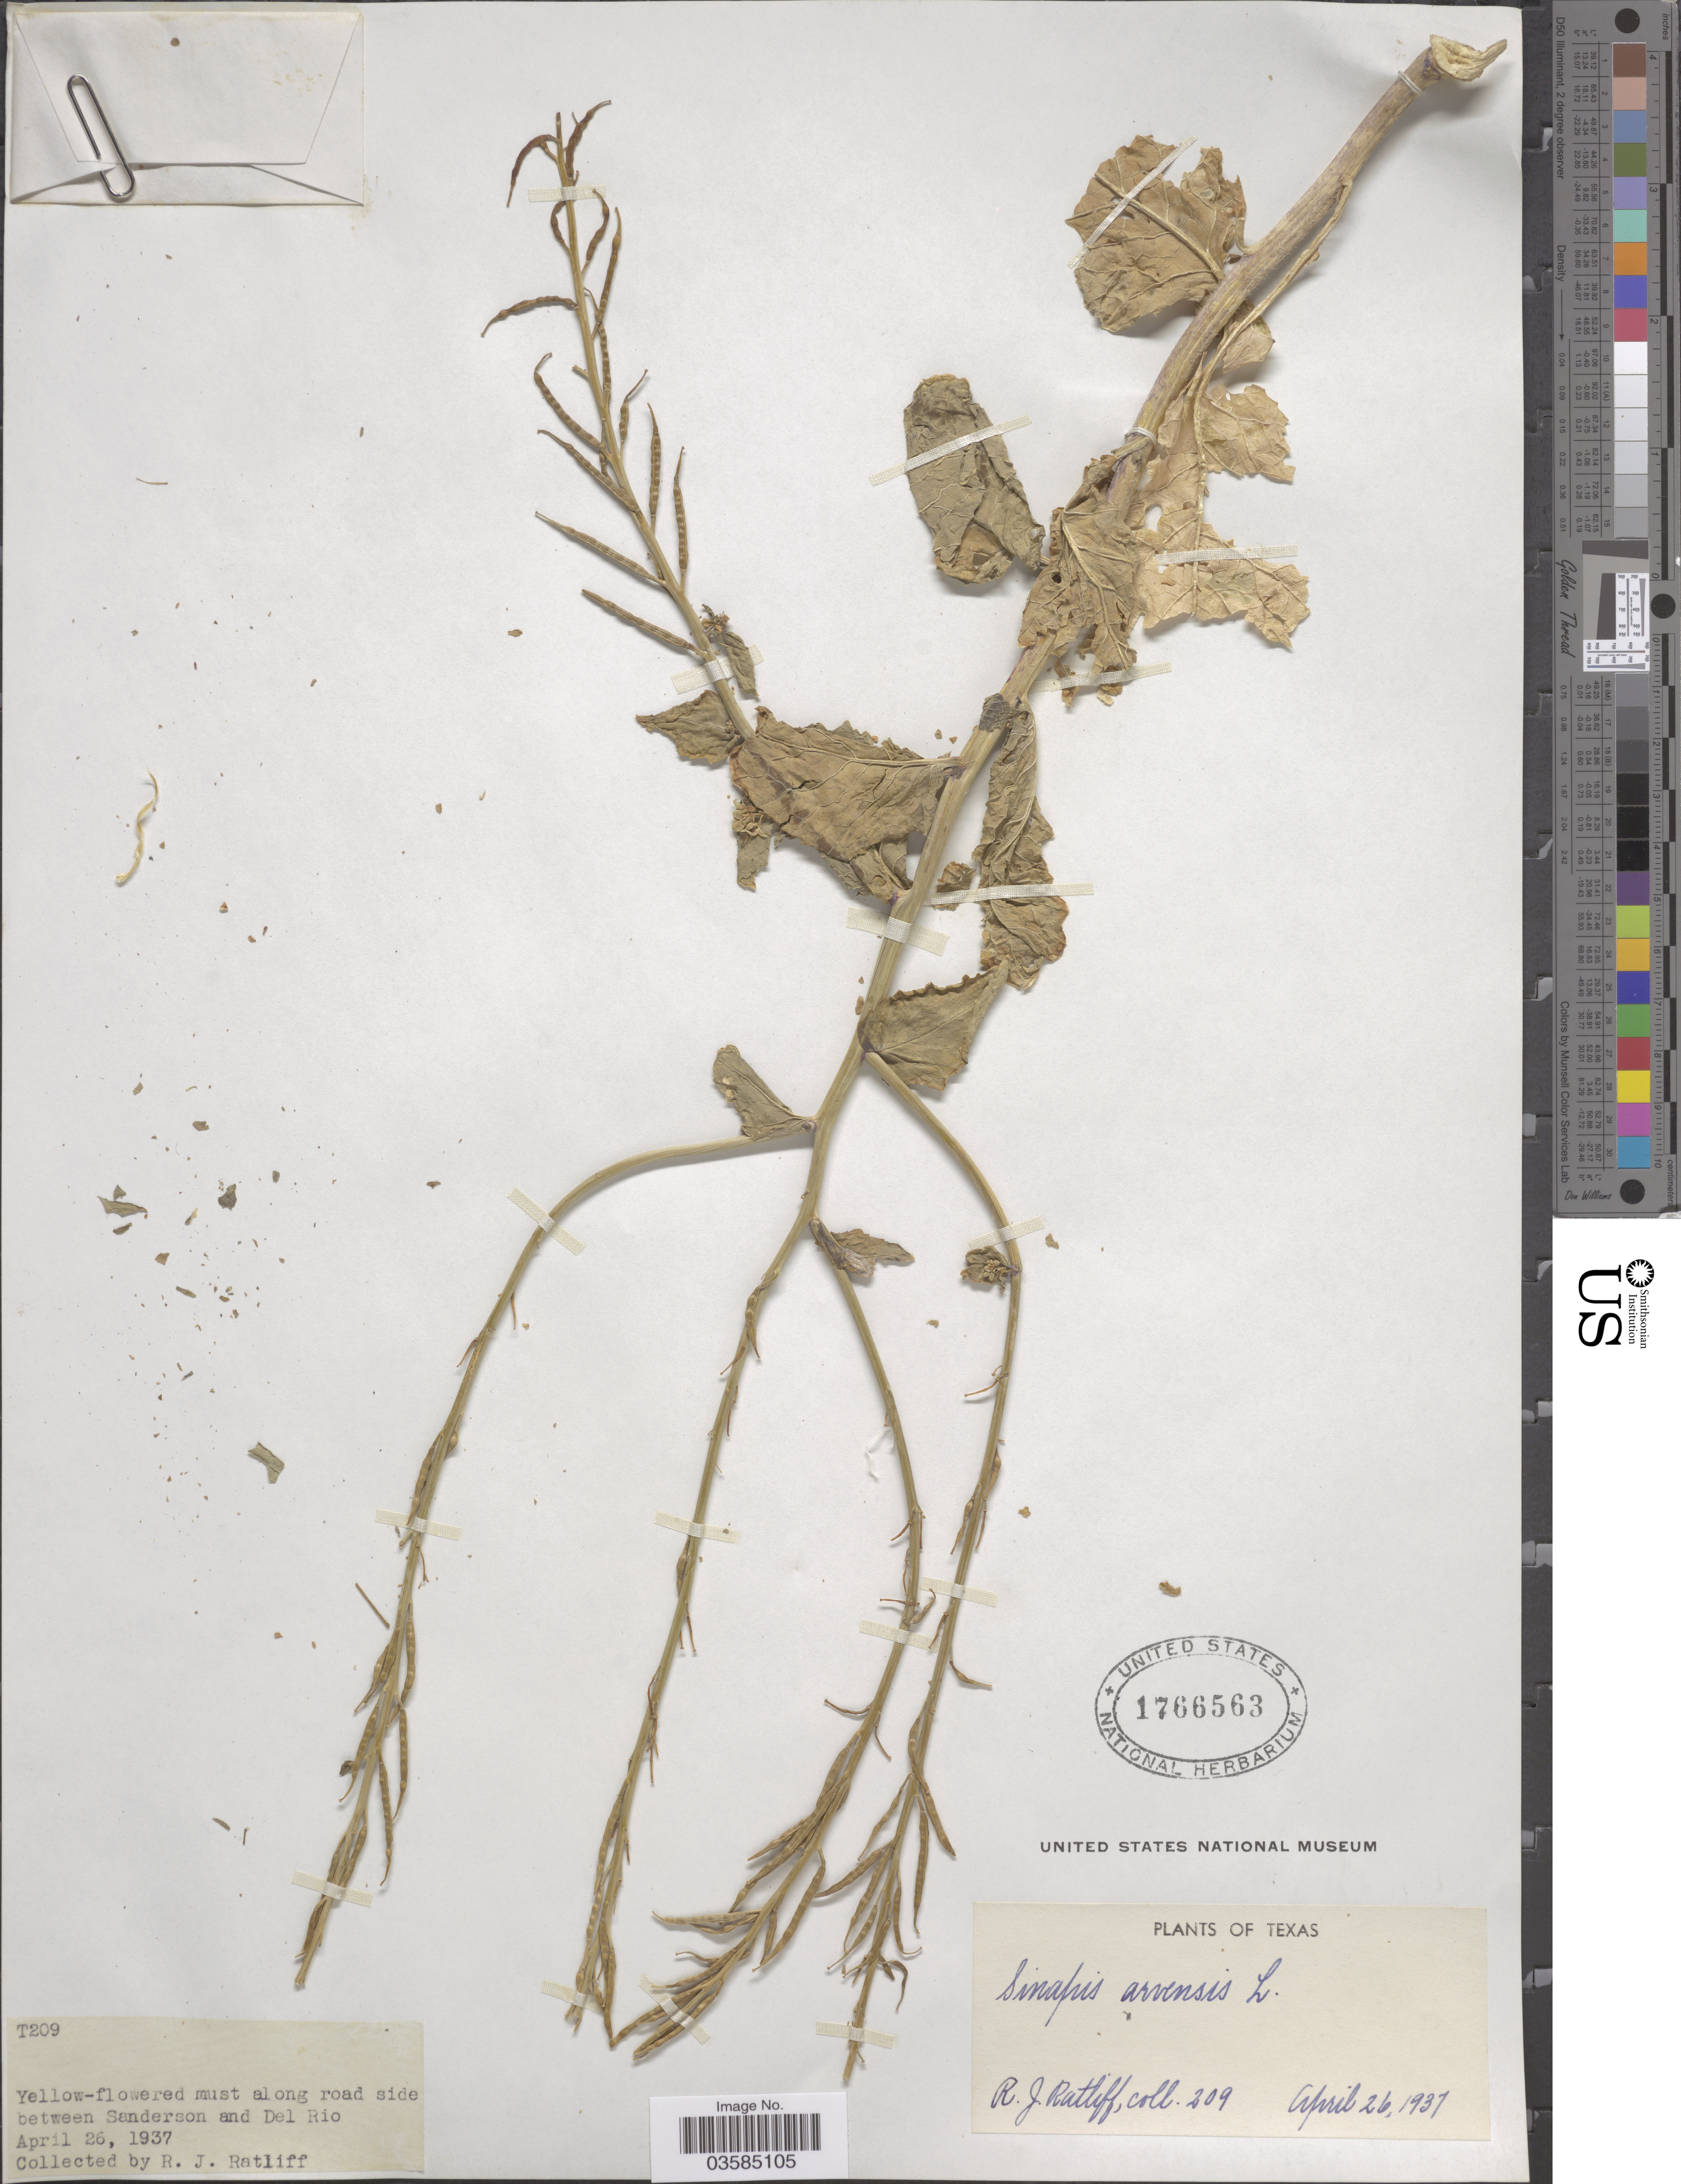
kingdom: Plantae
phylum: Tracheophyta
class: Magnoliopsida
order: Brassicales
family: Brassicaceae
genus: Brassica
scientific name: Brassica kaber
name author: (DC.) L.C. Wheeler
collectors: R. Ratliff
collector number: T209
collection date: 1937-04-26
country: United States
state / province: Texas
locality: Along roadside between Sanderson and Del Rio.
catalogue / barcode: US 1766563